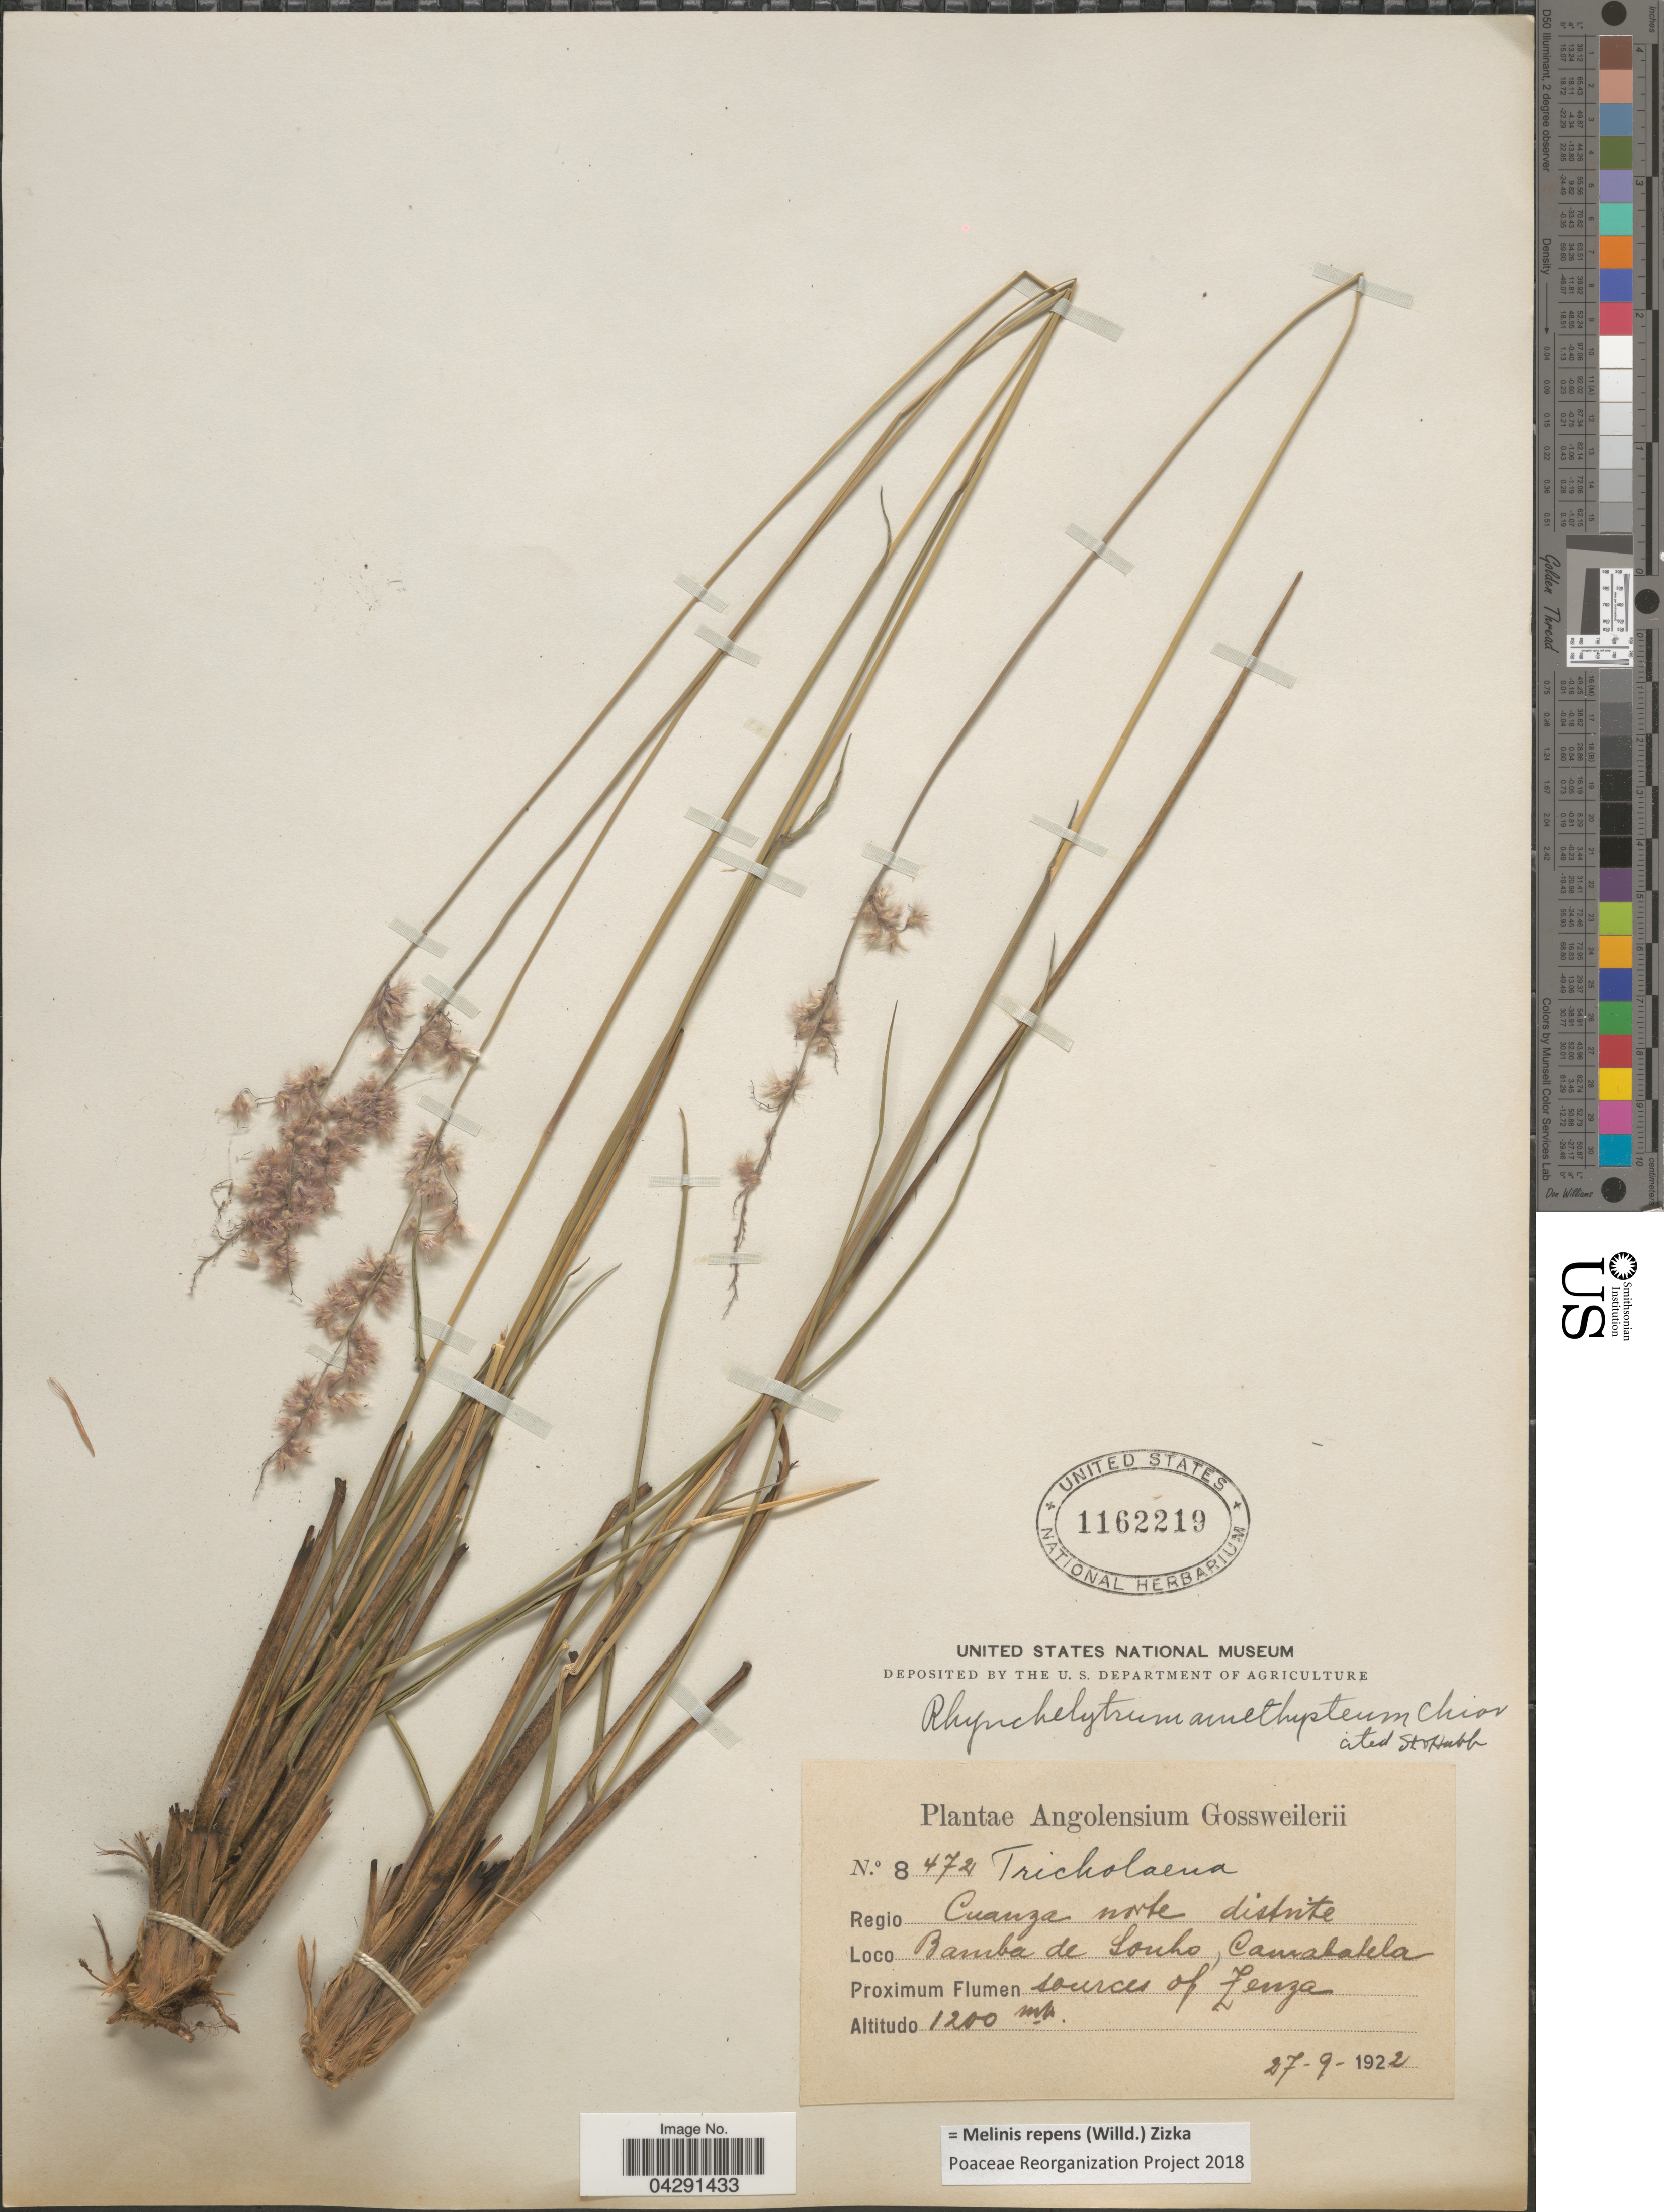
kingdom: Plantae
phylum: Tracheophyta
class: Liliopsida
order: Poales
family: Poaceae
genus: Melinis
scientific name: Melinis repens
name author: (Willd.) Zizka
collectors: -. Gossweiler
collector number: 8472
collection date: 1922-09-27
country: Angola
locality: Angolensium. Regio Cuanza Norte distrite. Bamba de Sonho, Camabatela. Proximum Flumen sources of Zenza.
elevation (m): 1200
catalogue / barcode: US 1162219